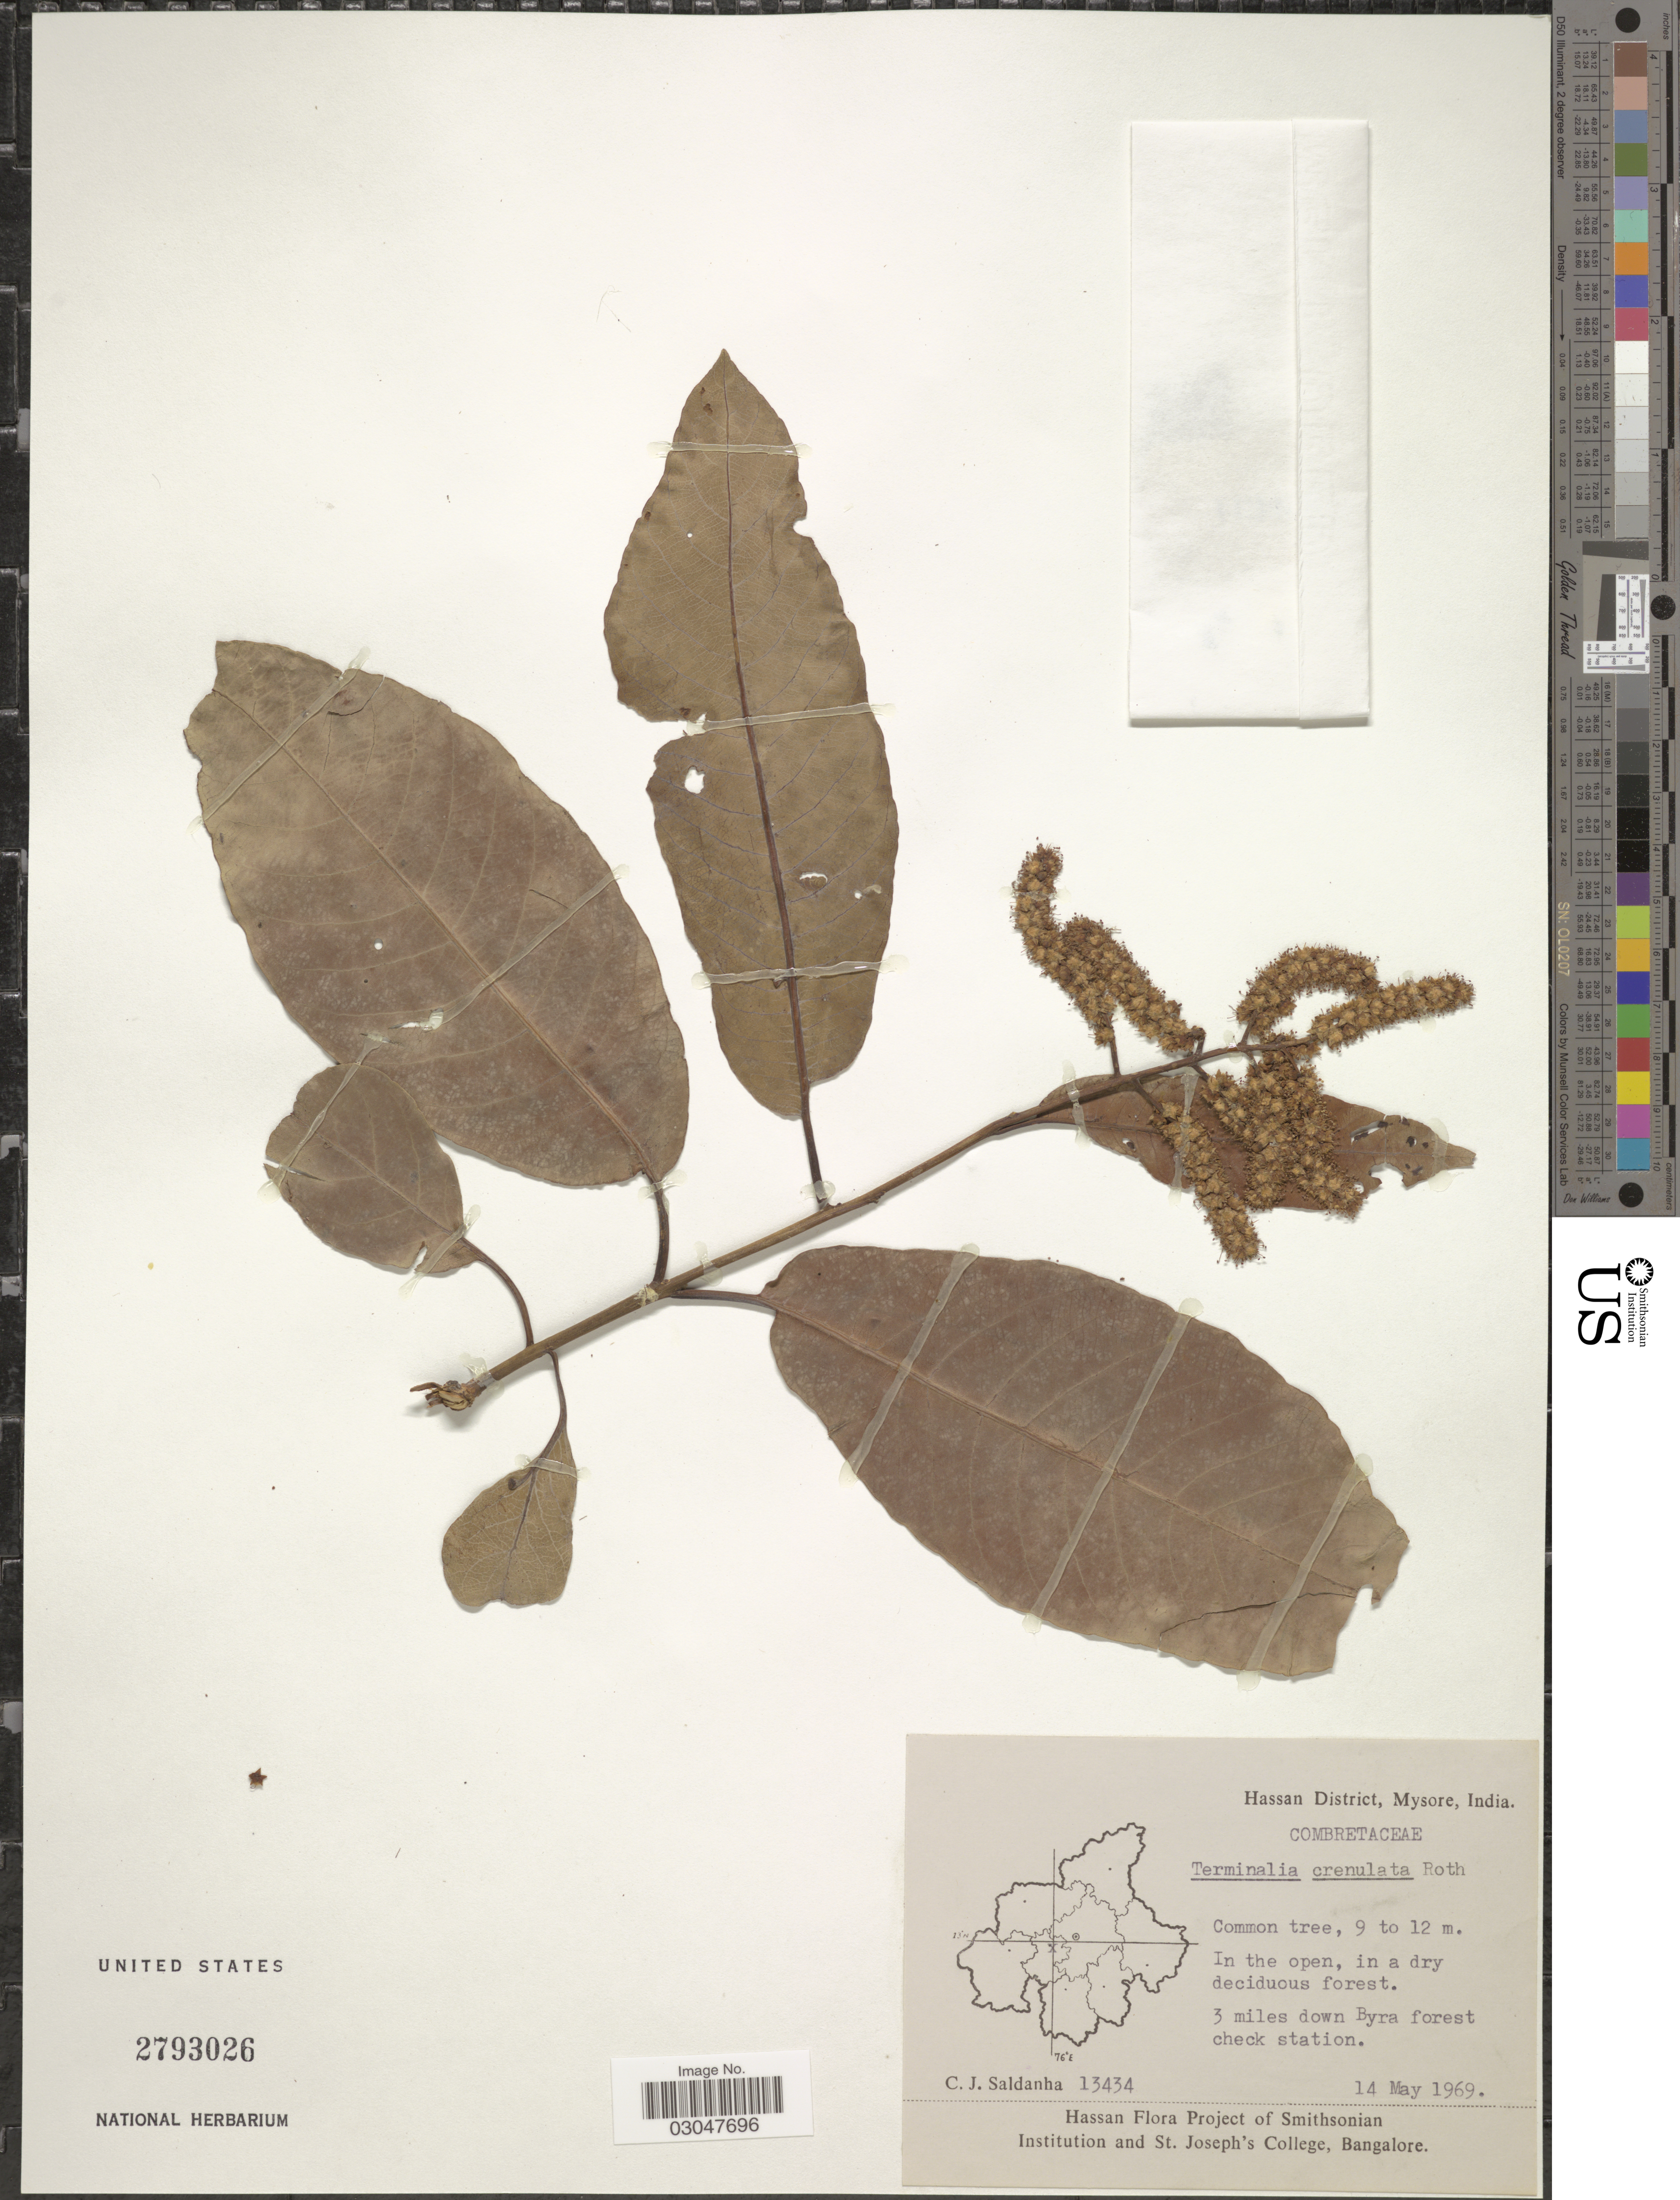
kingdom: Plantae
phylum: Tracheophyta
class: Magnoliopsida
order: Myrtales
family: Combretaceae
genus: Terminalia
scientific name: Terminalia crenulata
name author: A. Roth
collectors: C. J. Saldanha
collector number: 13434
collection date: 1969-05-14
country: India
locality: Hassan District, Mysore. 3 miles down Byra forest check station.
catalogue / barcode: US 2793026